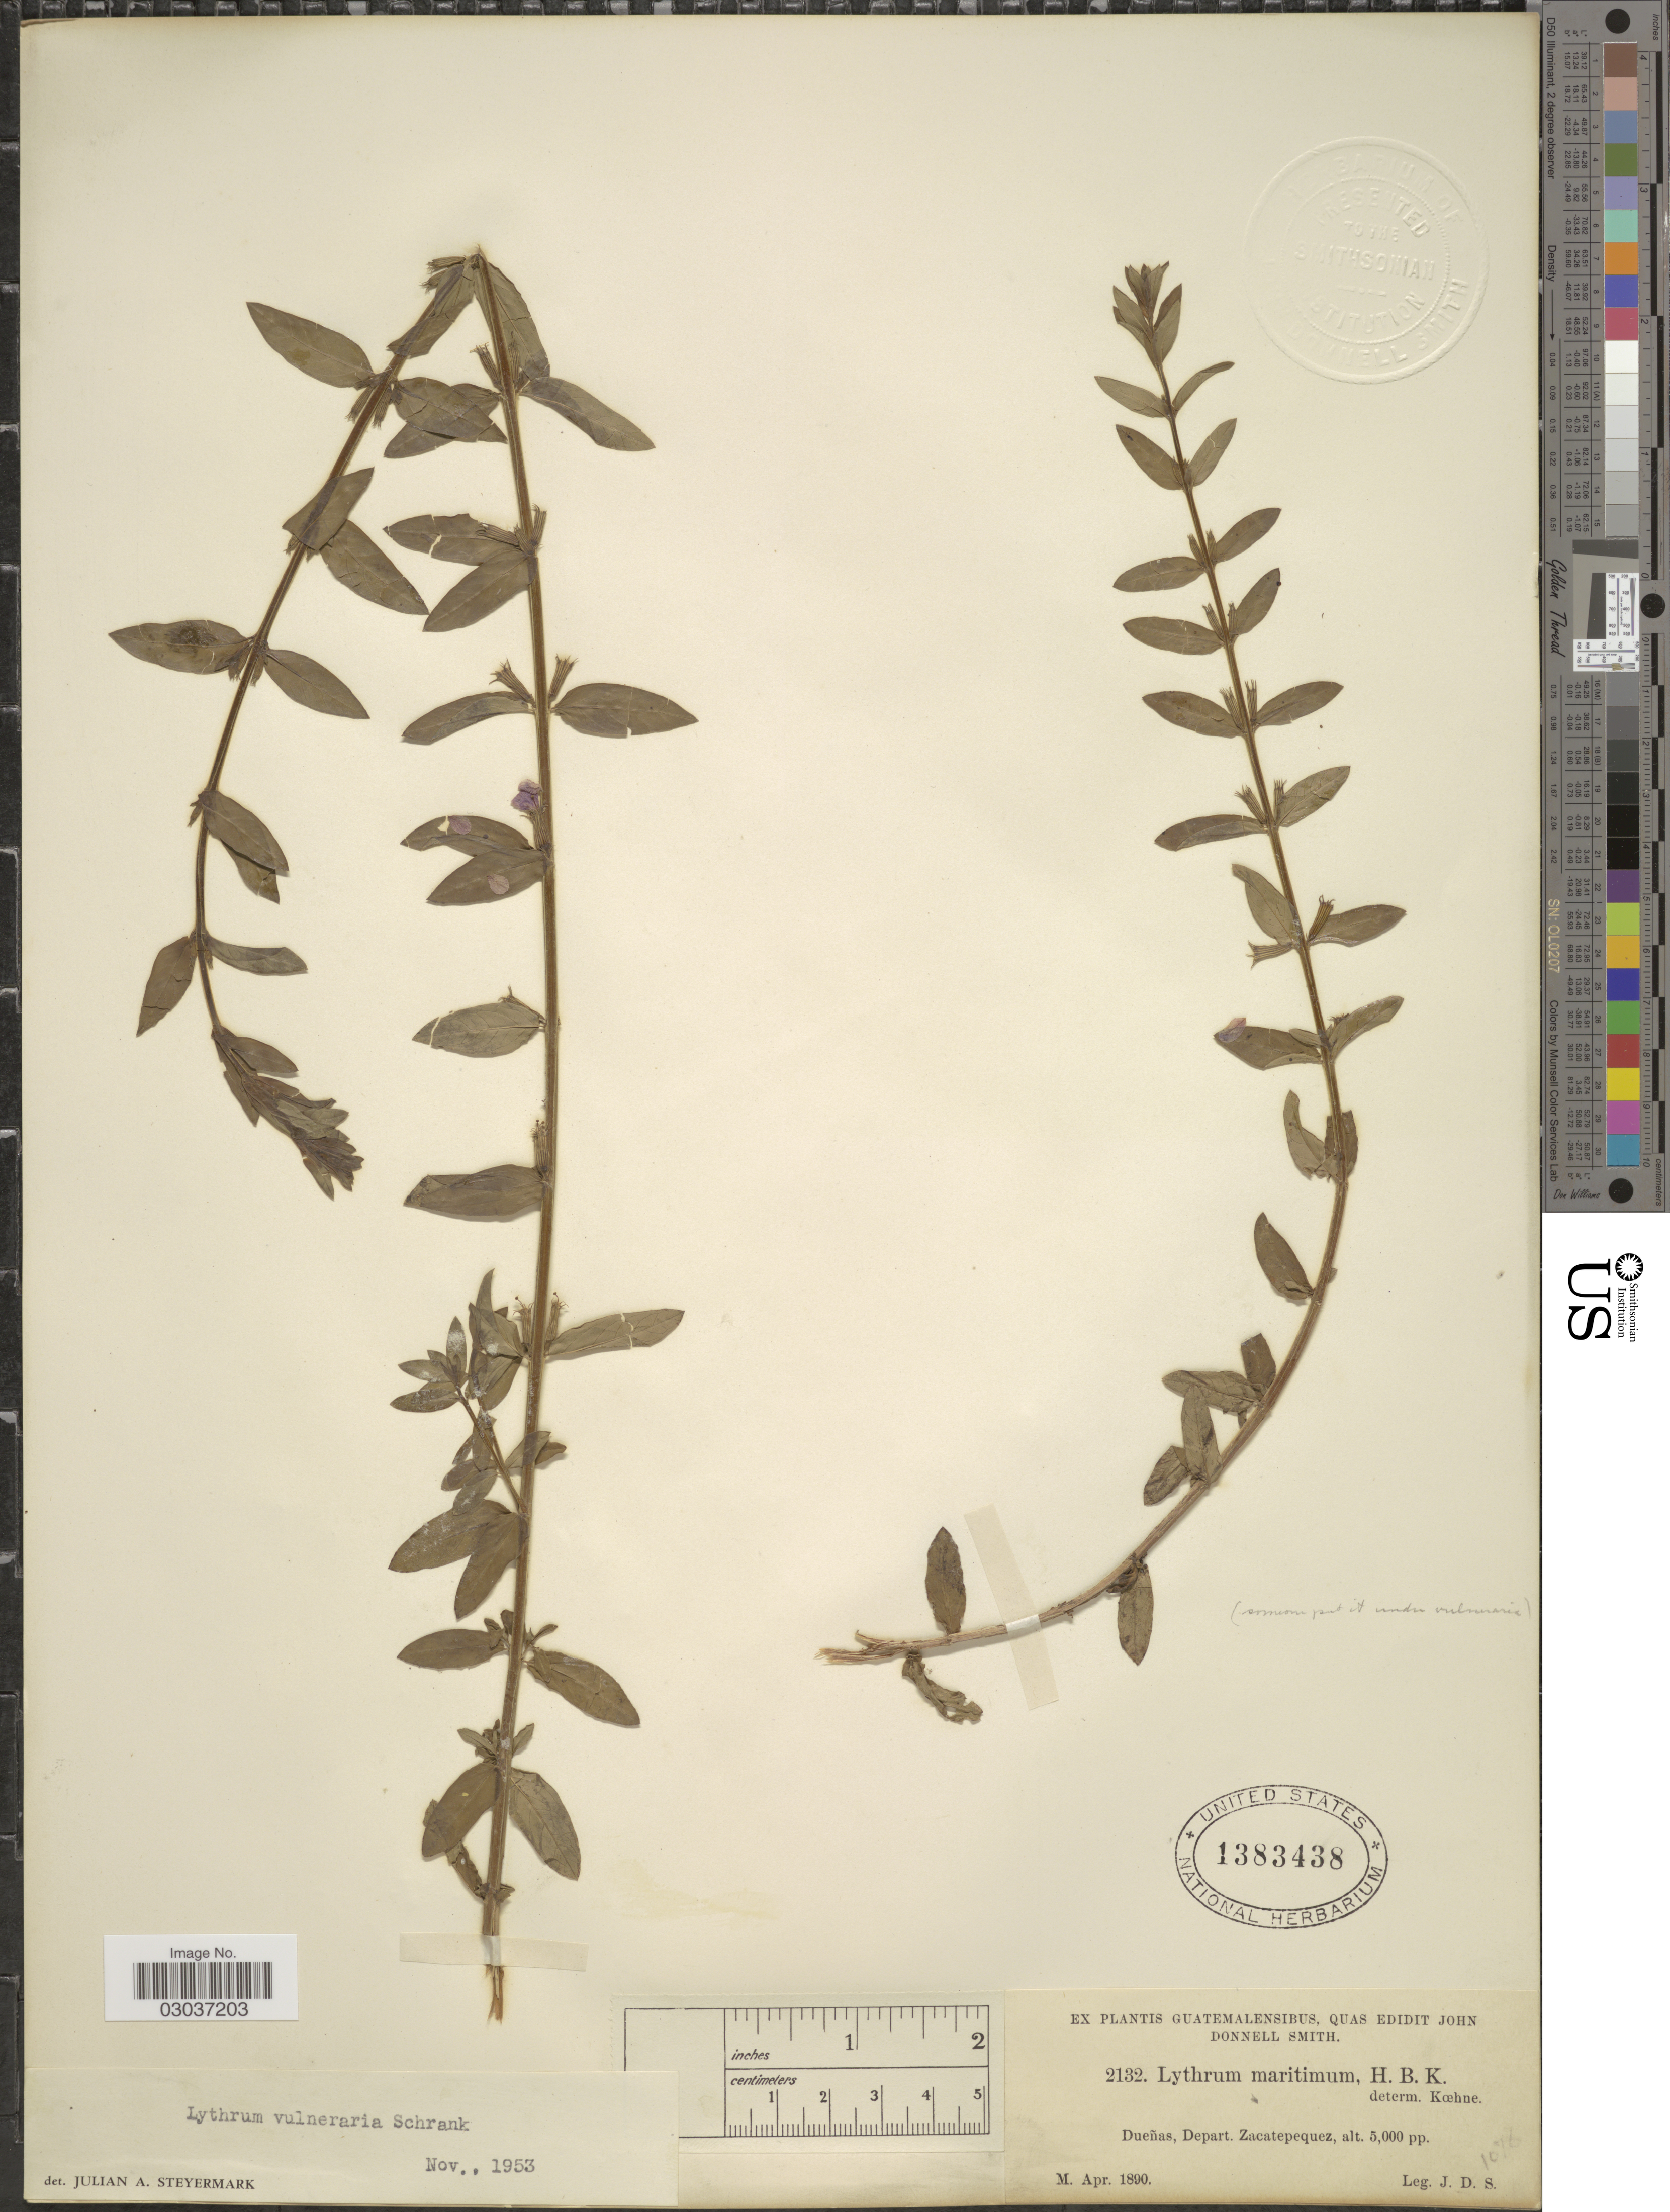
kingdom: Plantae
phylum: Tracheophyta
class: Magnoliopsida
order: Myrtales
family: Lythraceae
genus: Lythrum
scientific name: Lythrum vulneraria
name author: Aiton ex Schrank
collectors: J. Donnell Smith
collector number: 2132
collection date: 1890-04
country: Guatemala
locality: Dueñas, Depart. Zacatepequez.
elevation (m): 1524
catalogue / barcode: US 1383438